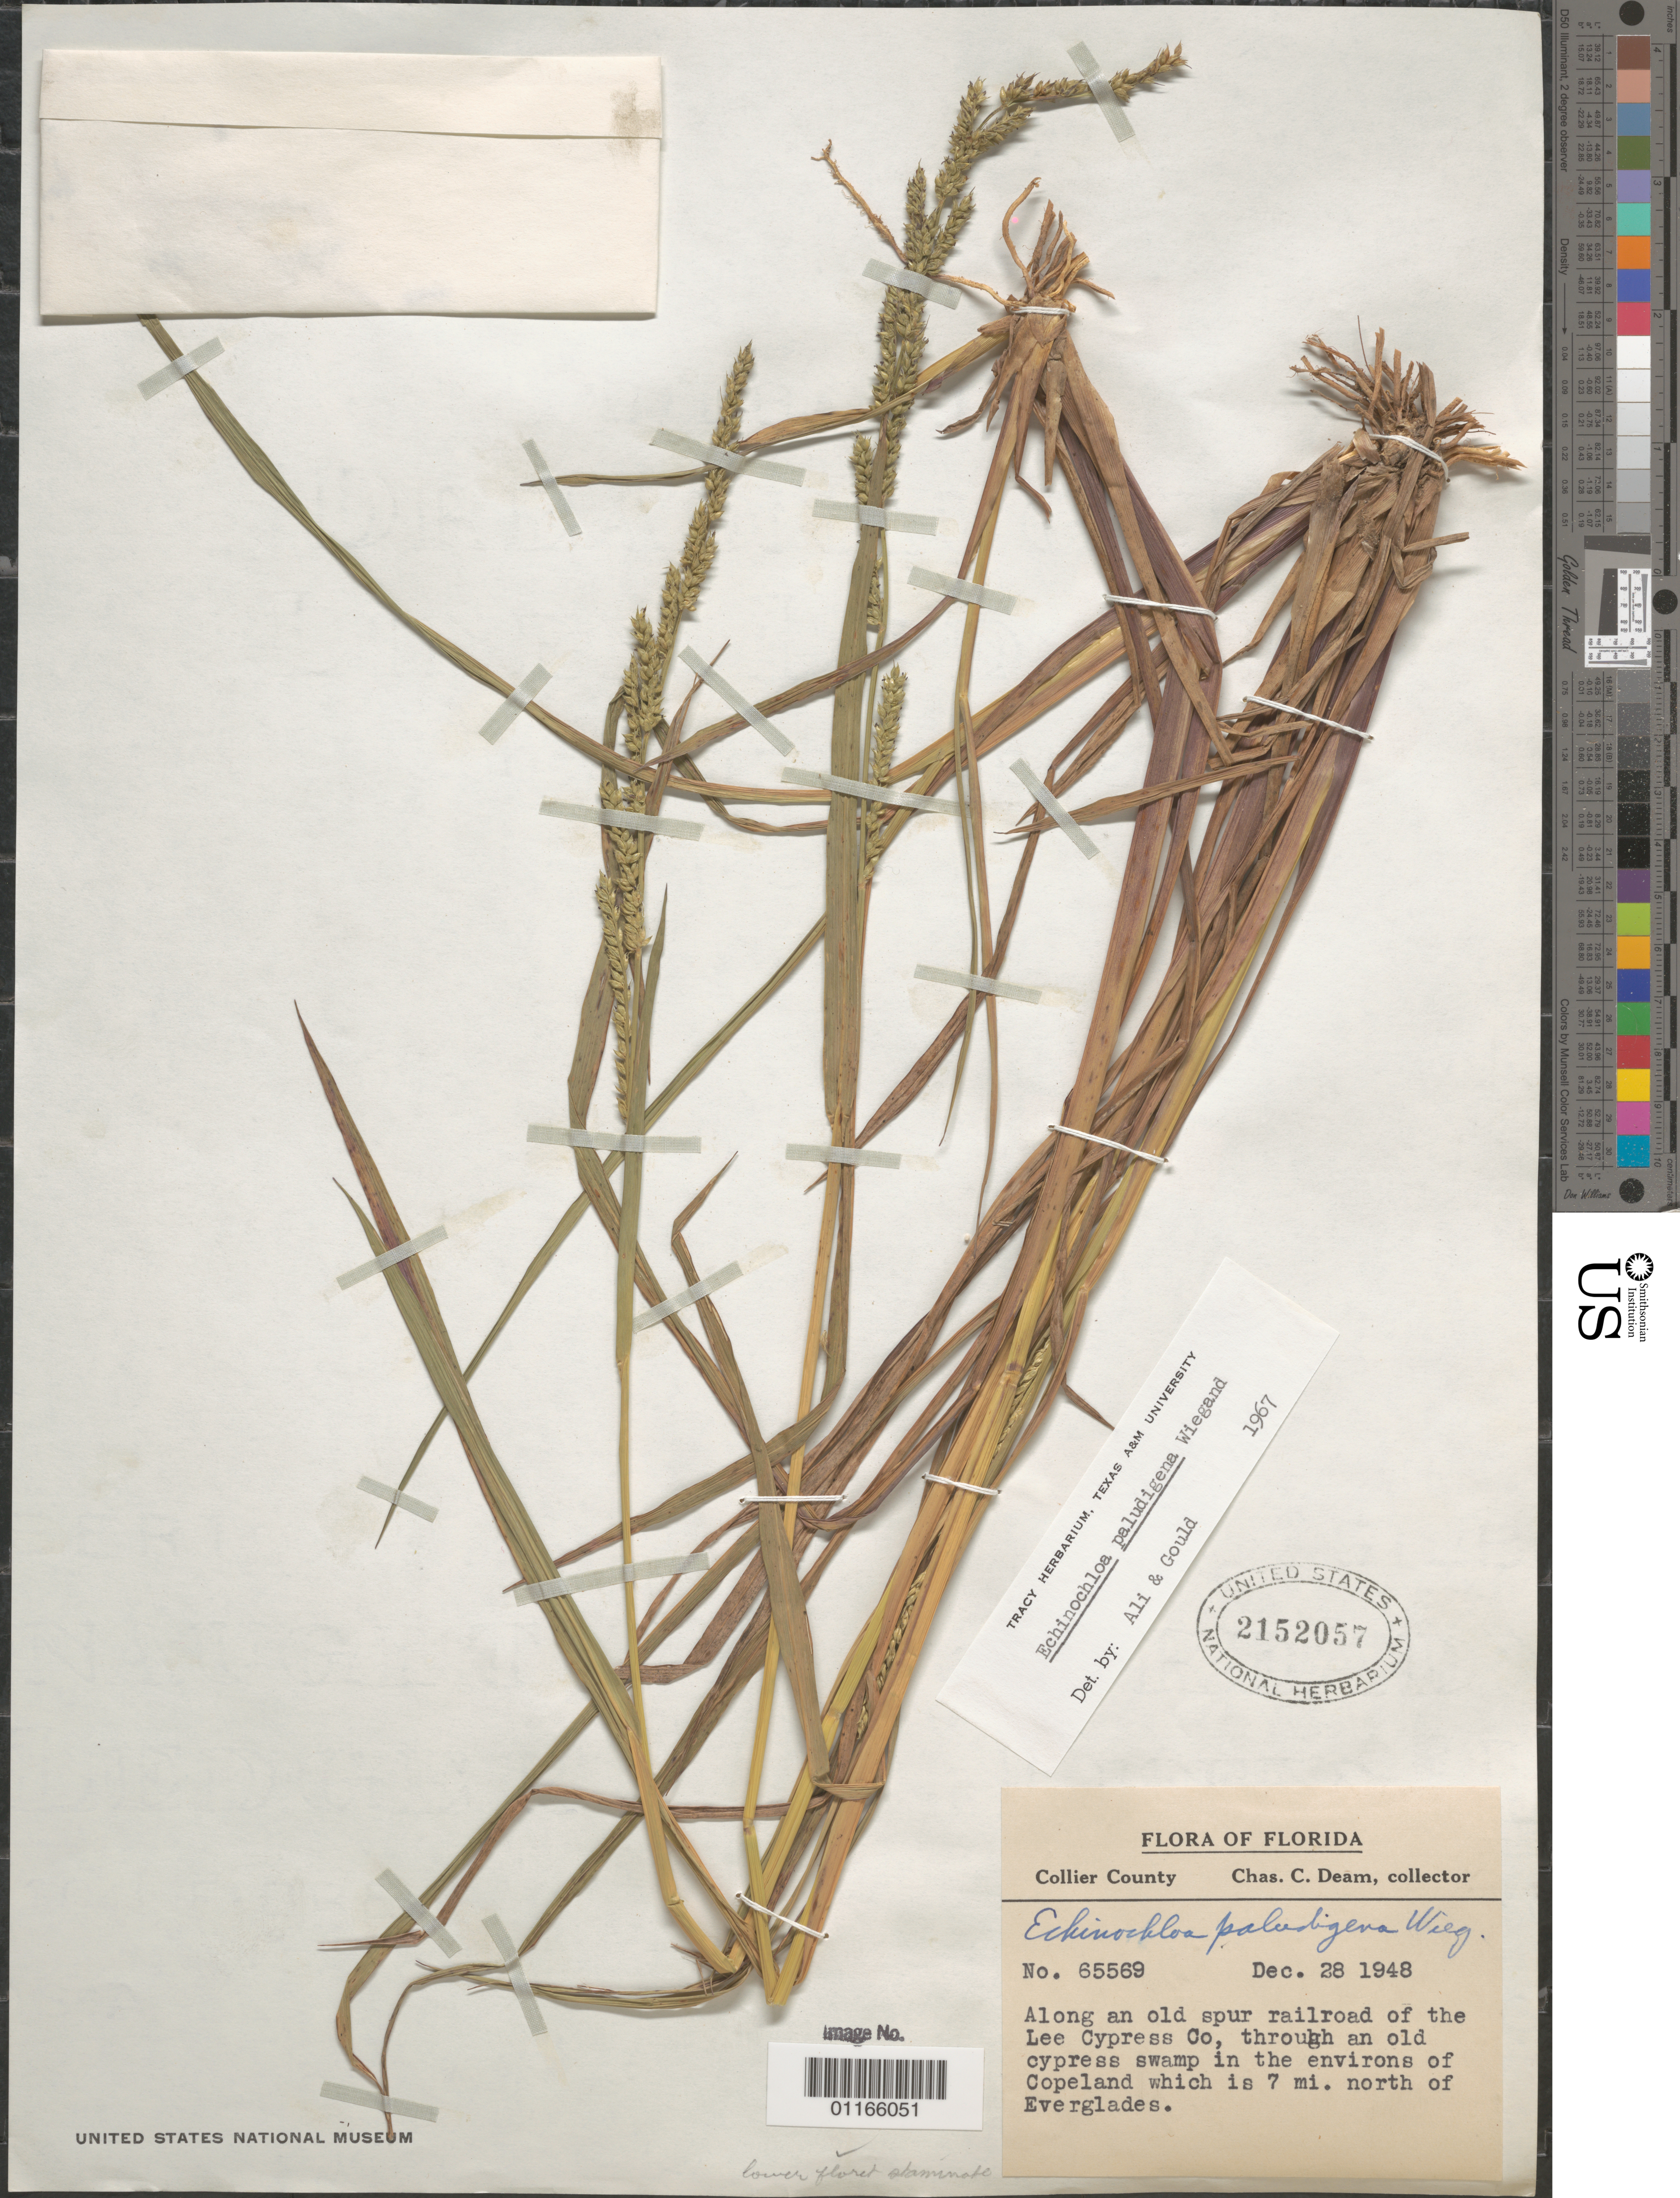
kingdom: Plantae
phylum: Tracheophyta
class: Liliopsida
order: Poales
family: Poaceae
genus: Echinochloa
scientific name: Echinochloa paludigena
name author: Wiegand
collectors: C. C. Deam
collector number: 65569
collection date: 1948-12-28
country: United States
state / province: Florida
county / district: Collier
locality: Along an old spur railroad of the Lee Cypress Co, in environs of Copeland which is 7 mi. north of Everglades.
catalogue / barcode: US 2152057